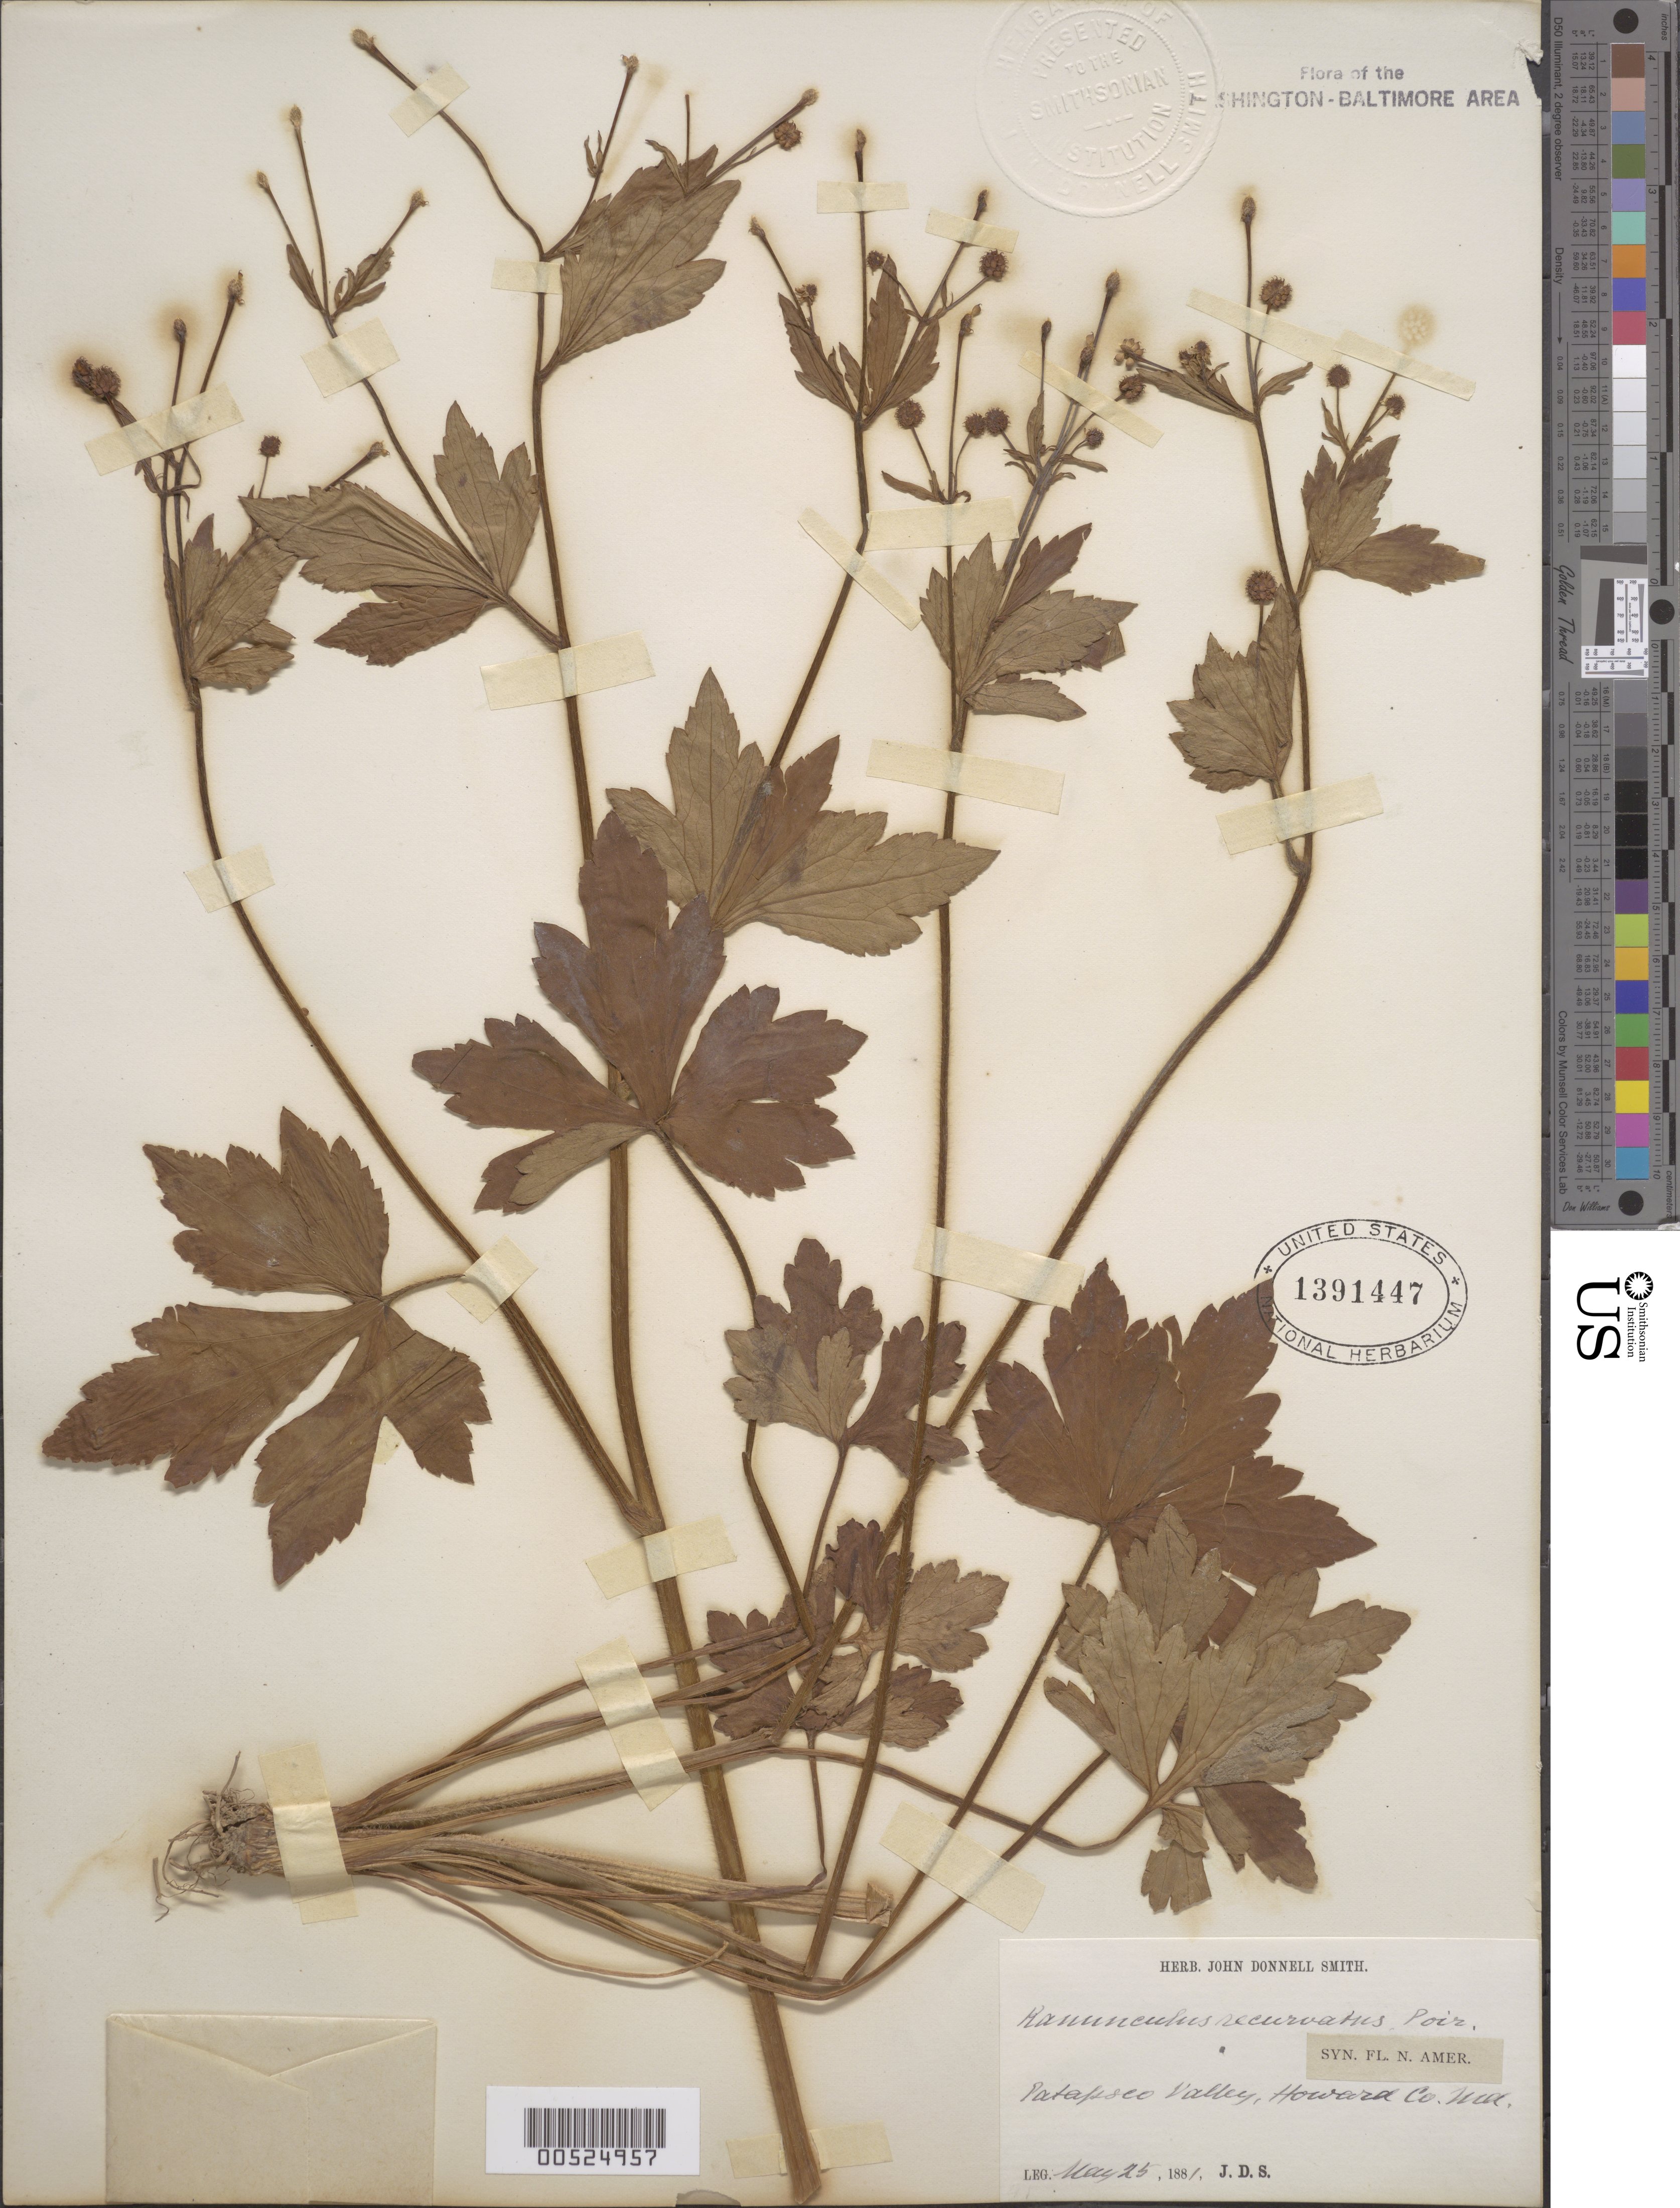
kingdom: Plantae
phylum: Tracheophyta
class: Magnoliopsida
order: Ranunculales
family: Ranunculaceae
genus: Ranunculus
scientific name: Ranunculus recurvatus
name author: Poir.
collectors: J. Donnell Smith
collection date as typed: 25 May 1881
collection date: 1881-05-25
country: United States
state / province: Maryland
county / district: Howard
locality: Patapsco Valley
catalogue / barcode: US 1391447